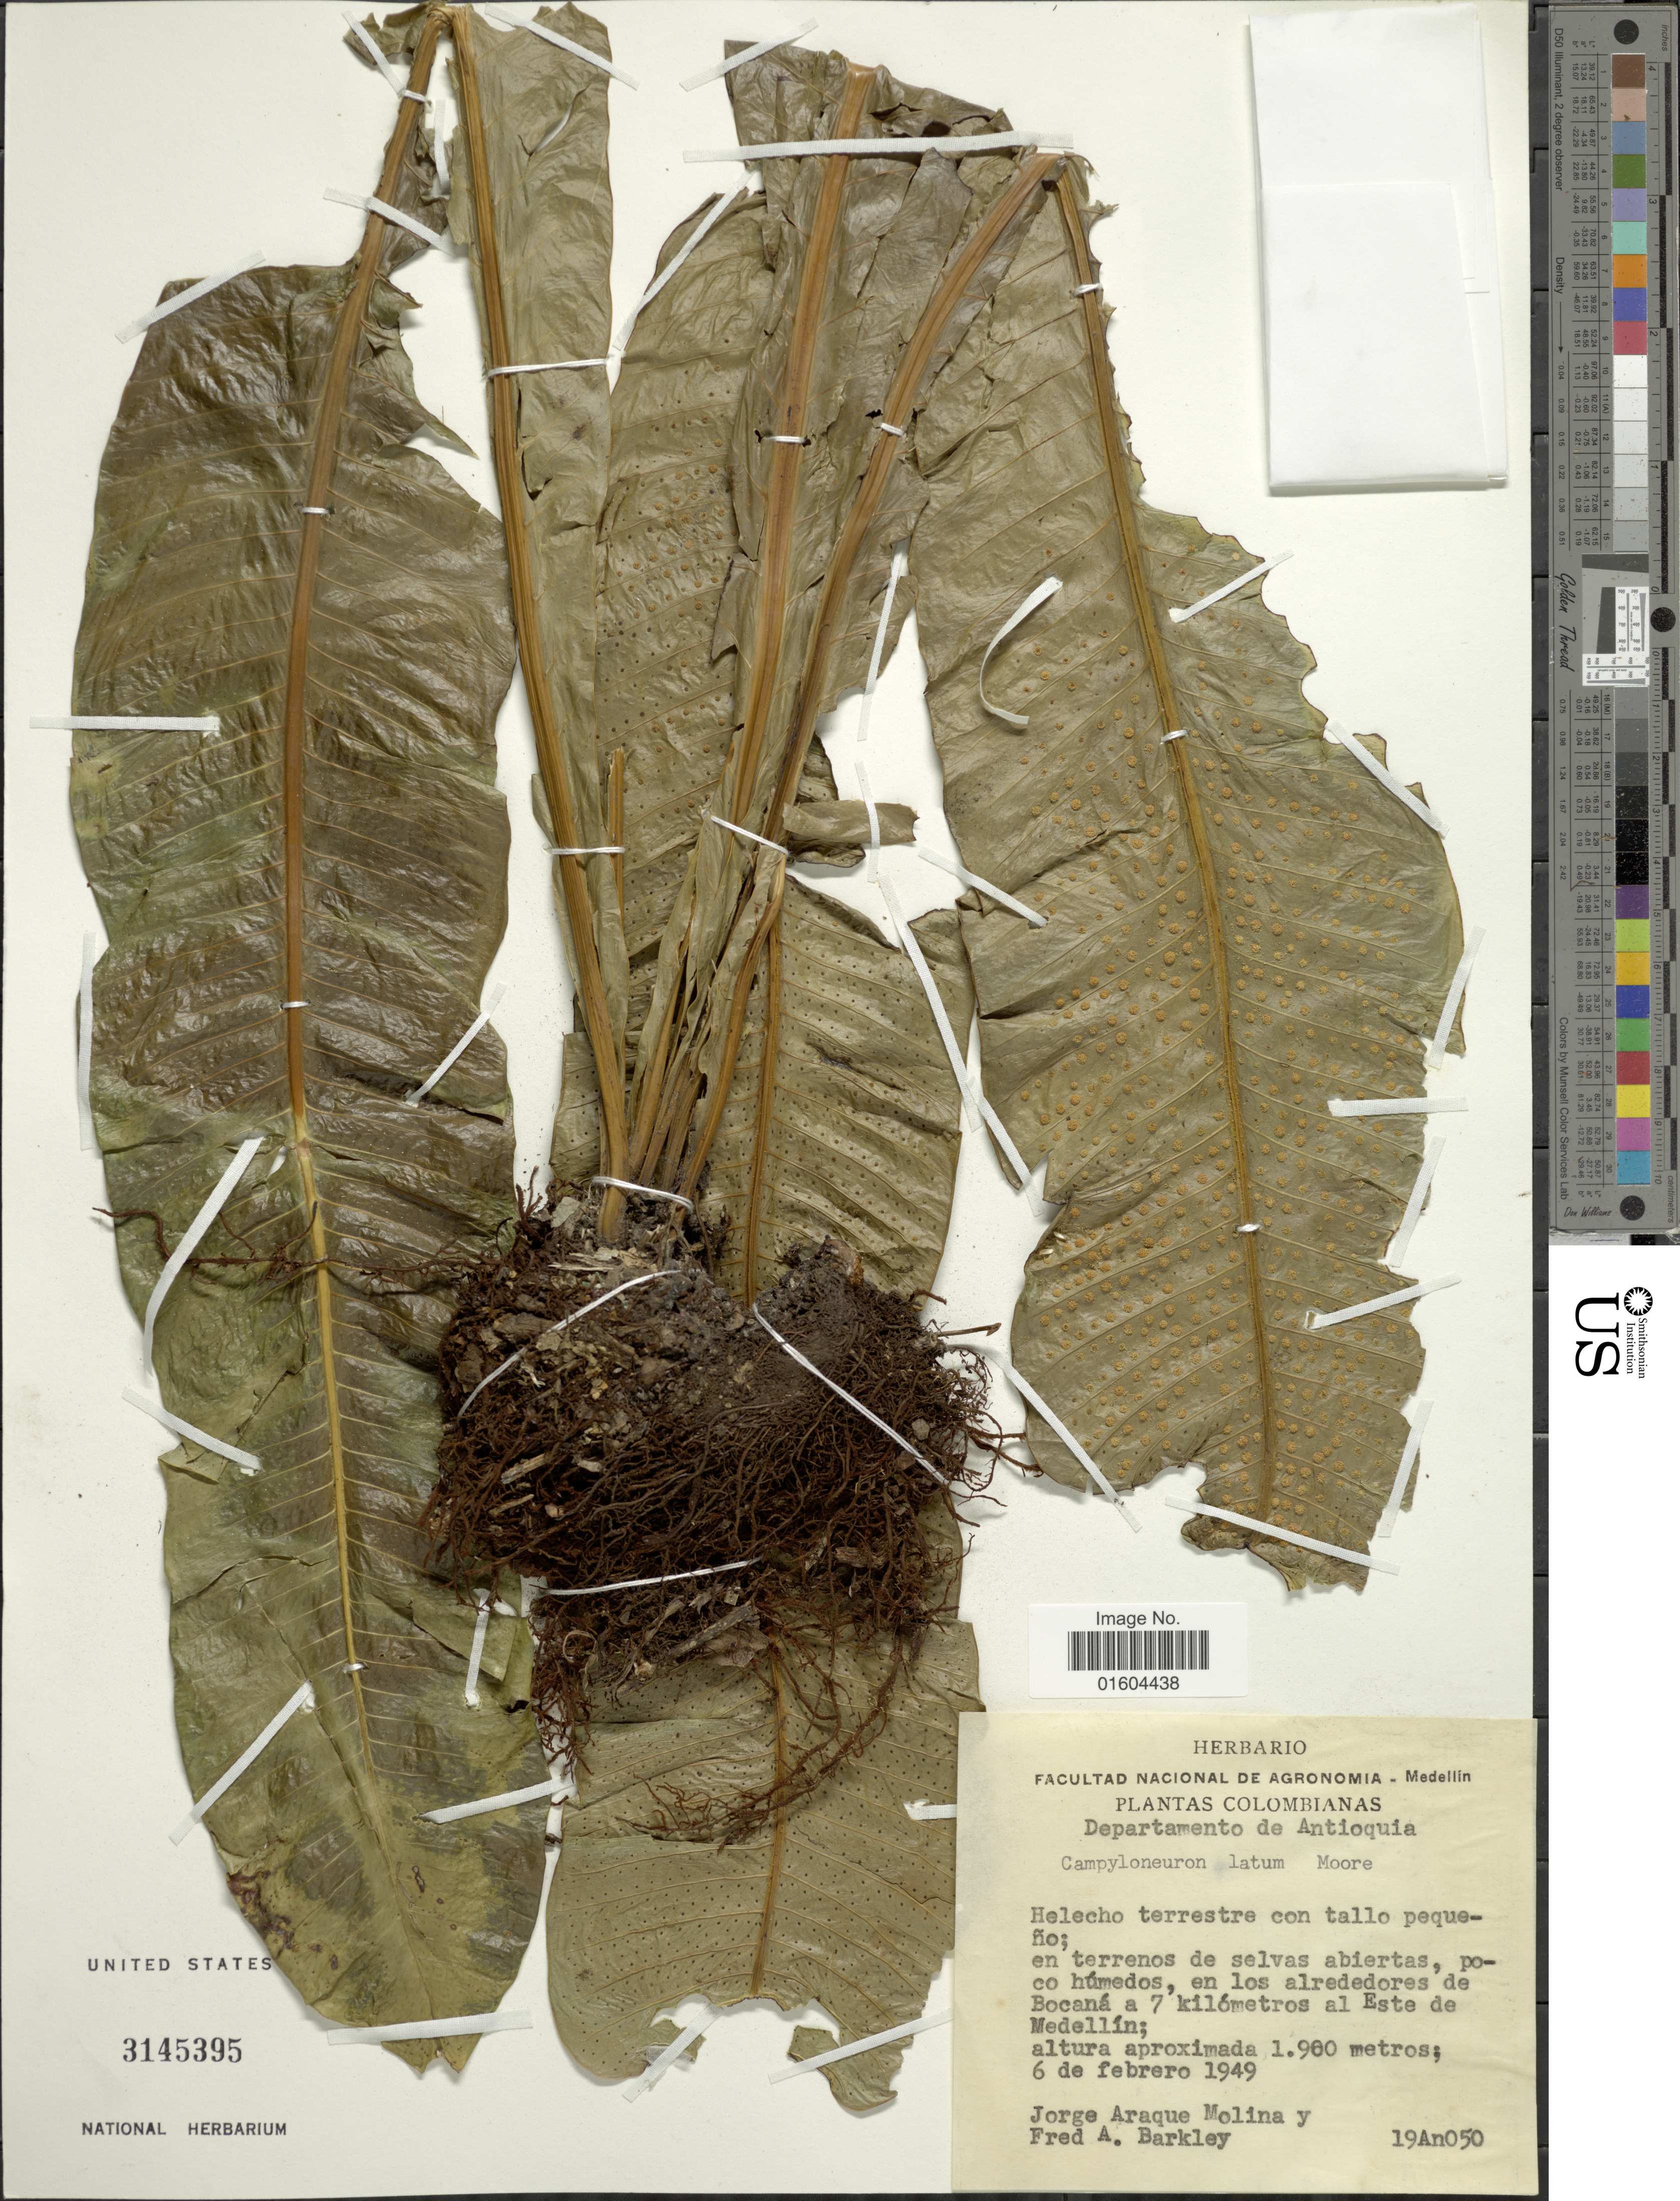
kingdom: Plantae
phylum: Tracheophyta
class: Polypodiopsida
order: Polypodiales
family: Polypodiaceae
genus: Campyloneurum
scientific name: Campyloneurum latum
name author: T. Moore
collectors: J. Araque Molina & F. A. Barkley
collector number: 19An050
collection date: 1949-02-06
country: Colombia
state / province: Antioquia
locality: Departamento de Antioquia. Bocana a7 kilometros al Este de Medellin.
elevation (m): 1900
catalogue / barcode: US 3145395